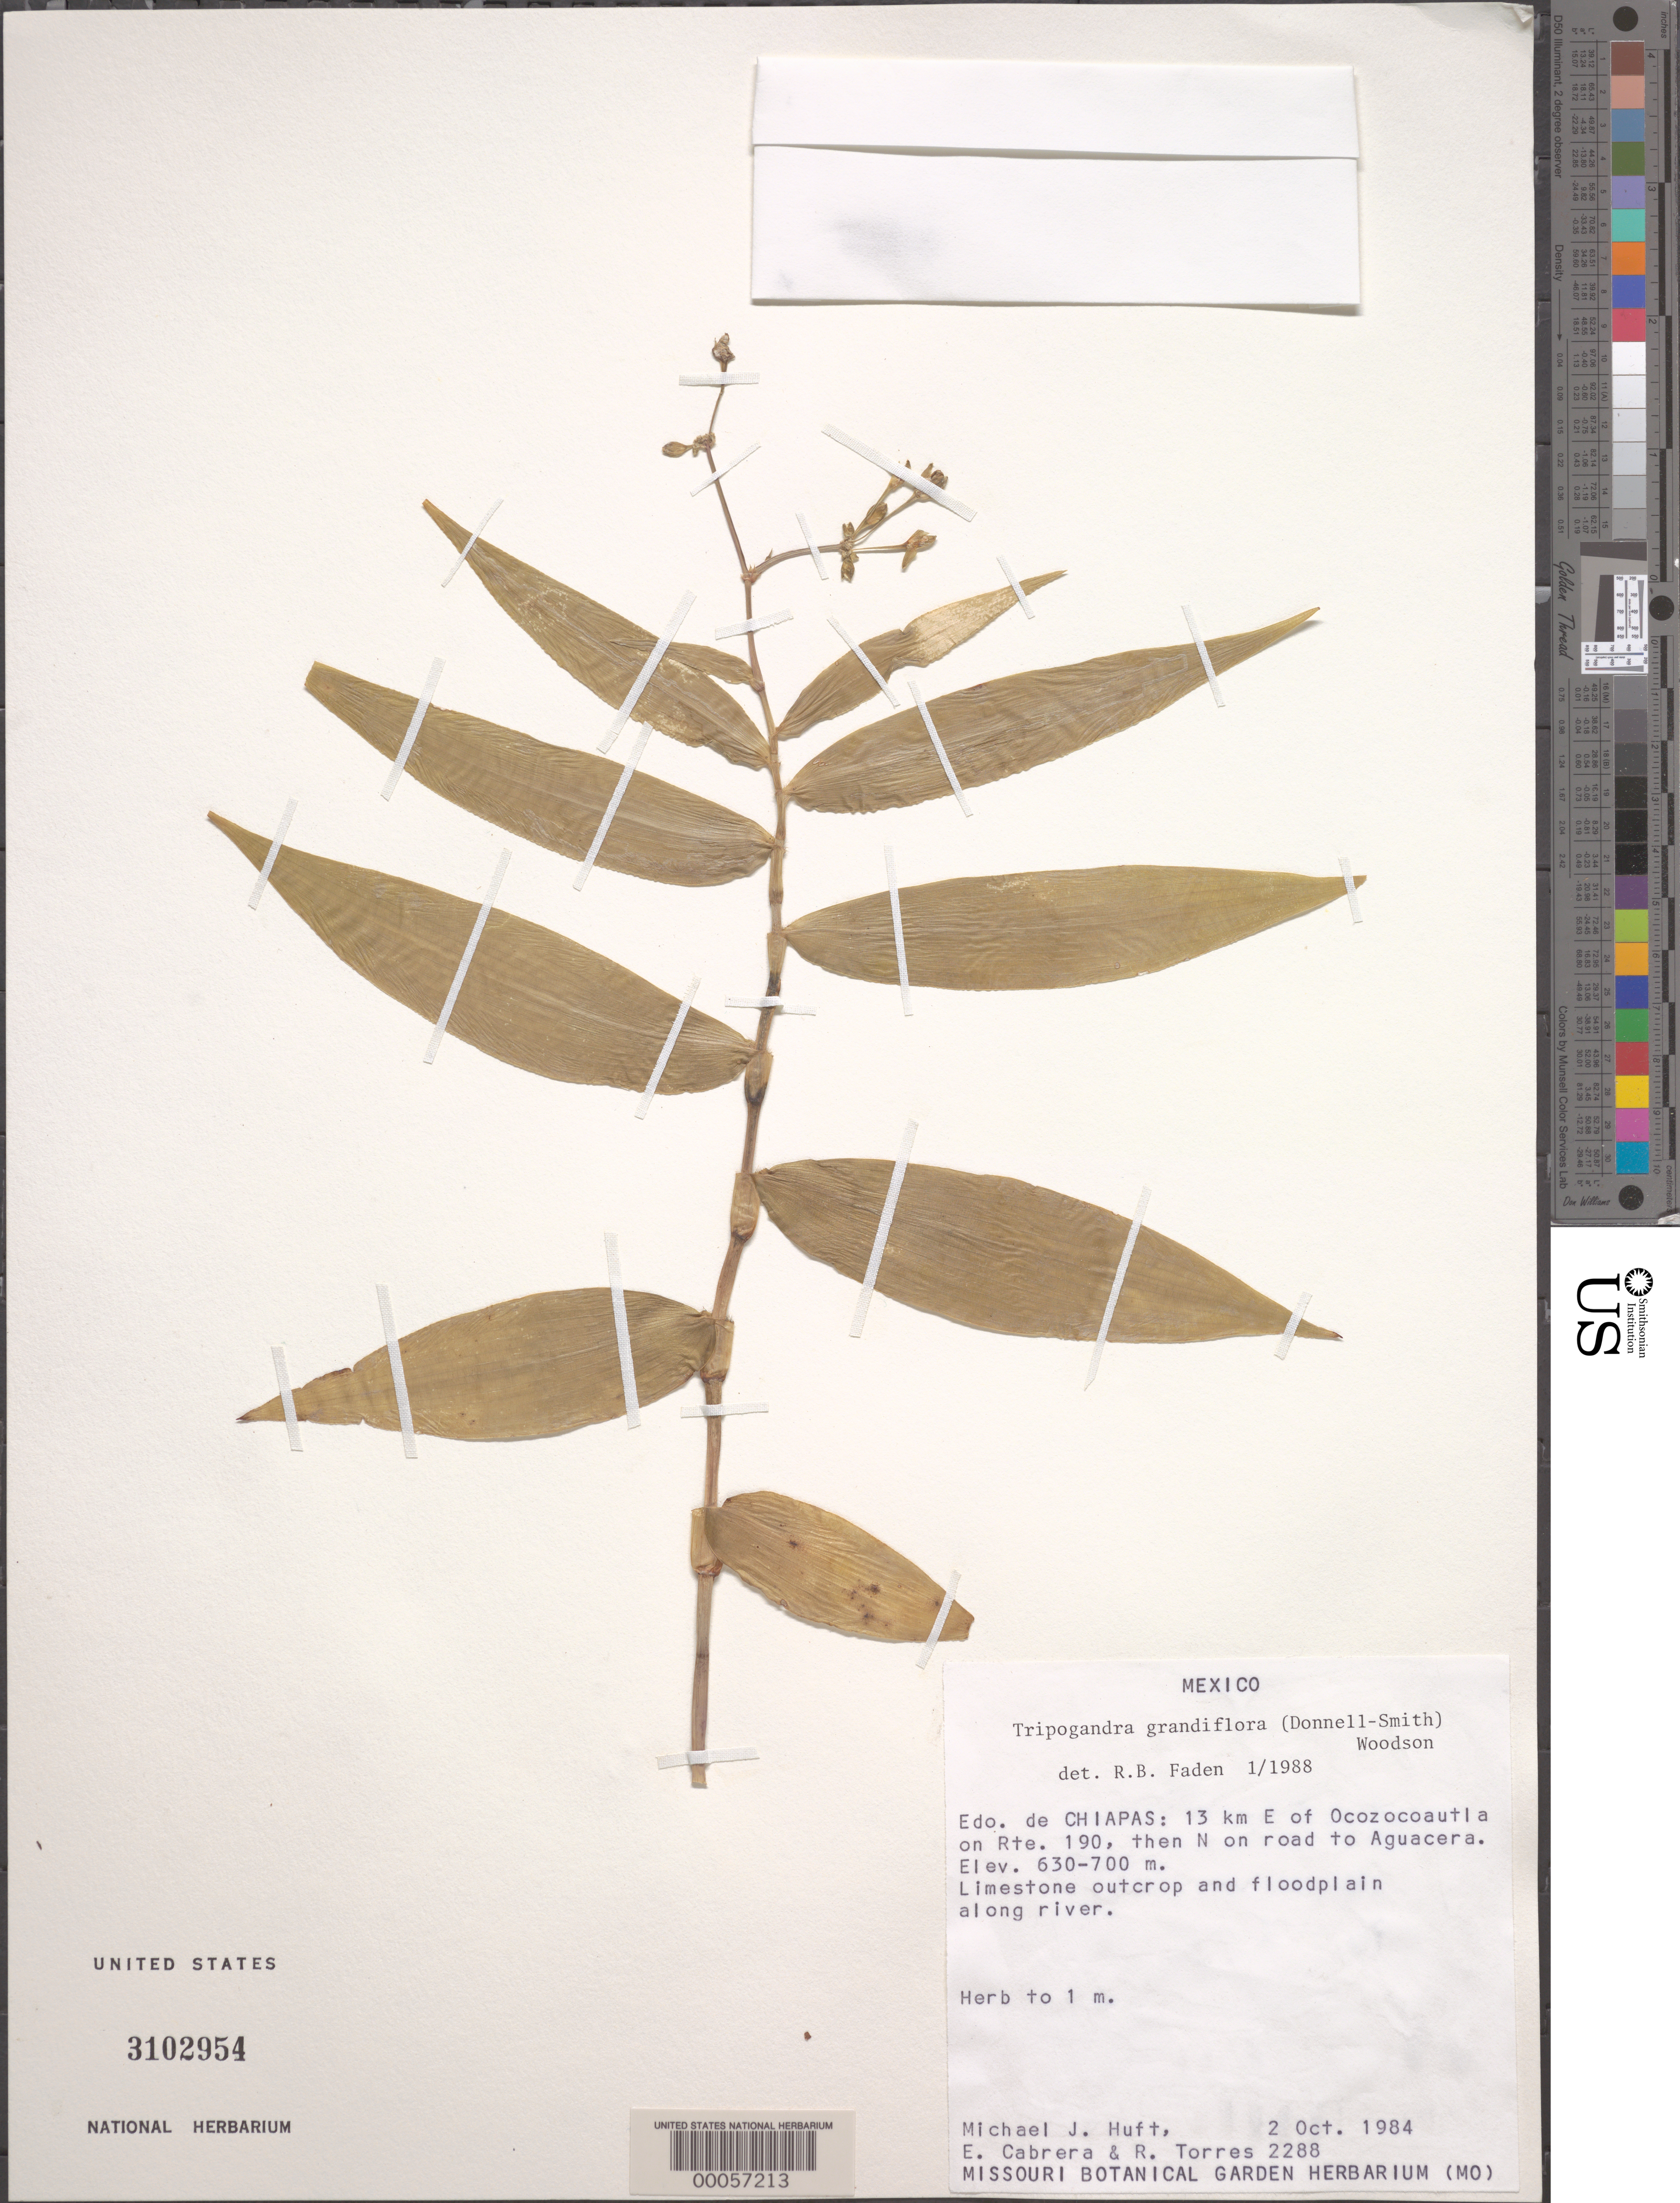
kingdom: Plantae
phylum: Tracheophyta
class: Liliopsida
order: Commelinales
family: Commelinaceae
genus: Tripogandra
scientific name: Tripogandra grandiflora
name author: (Donn. Sm.) Woodson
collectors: M. J. Huft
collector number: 2288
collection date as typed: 02 Oct 1984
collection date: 1984-10-02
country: Mexico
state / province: Chiapas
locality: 13 km E of Ocozocoautla on rte 190, then N on rd to Aguacera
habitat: Limestone outcrop and floodplain along river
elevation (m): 630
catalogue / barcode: US 3102954